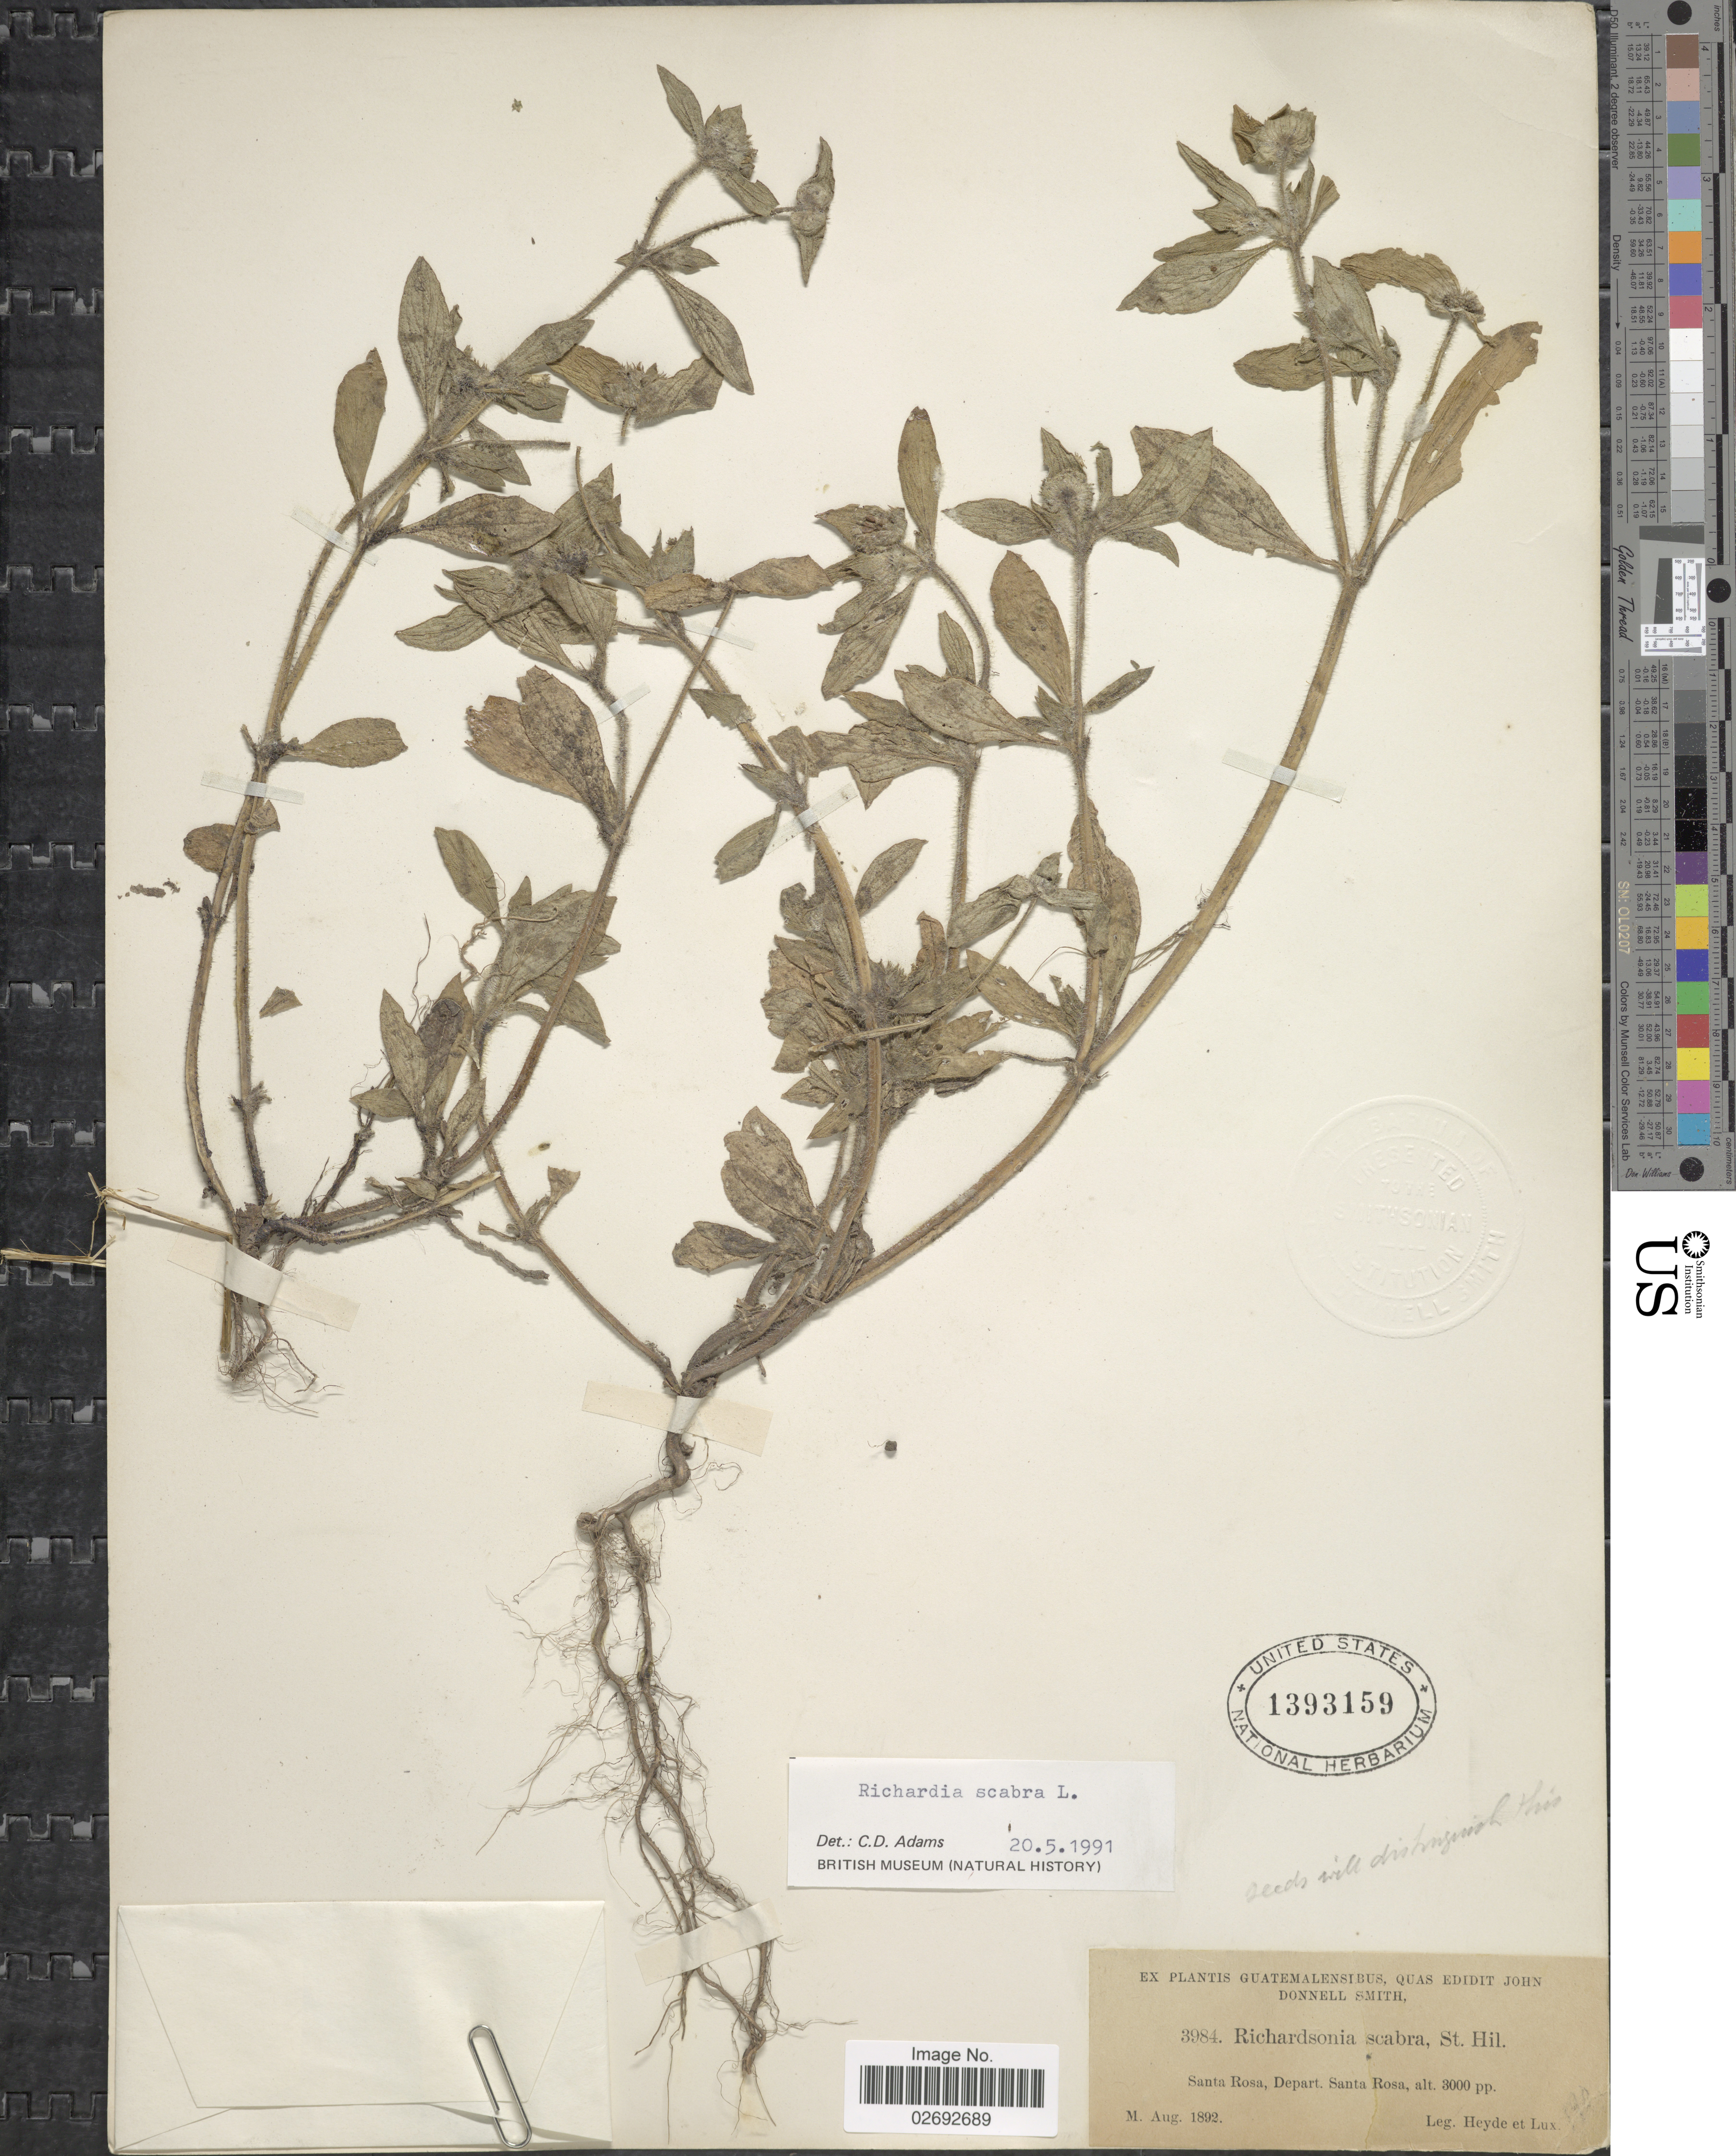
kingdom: Plantae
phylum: Tracheophyta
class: Magnoliopsida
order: Gentianales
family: Rubiaceae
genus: Richardia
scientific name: Richardia scabra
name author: L.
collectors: Heyde & Lux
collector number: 3984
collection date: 1892-08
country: Guatemala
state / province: Santa Rosa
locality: Santa Rosa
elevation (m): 914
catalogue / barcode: US 1393159